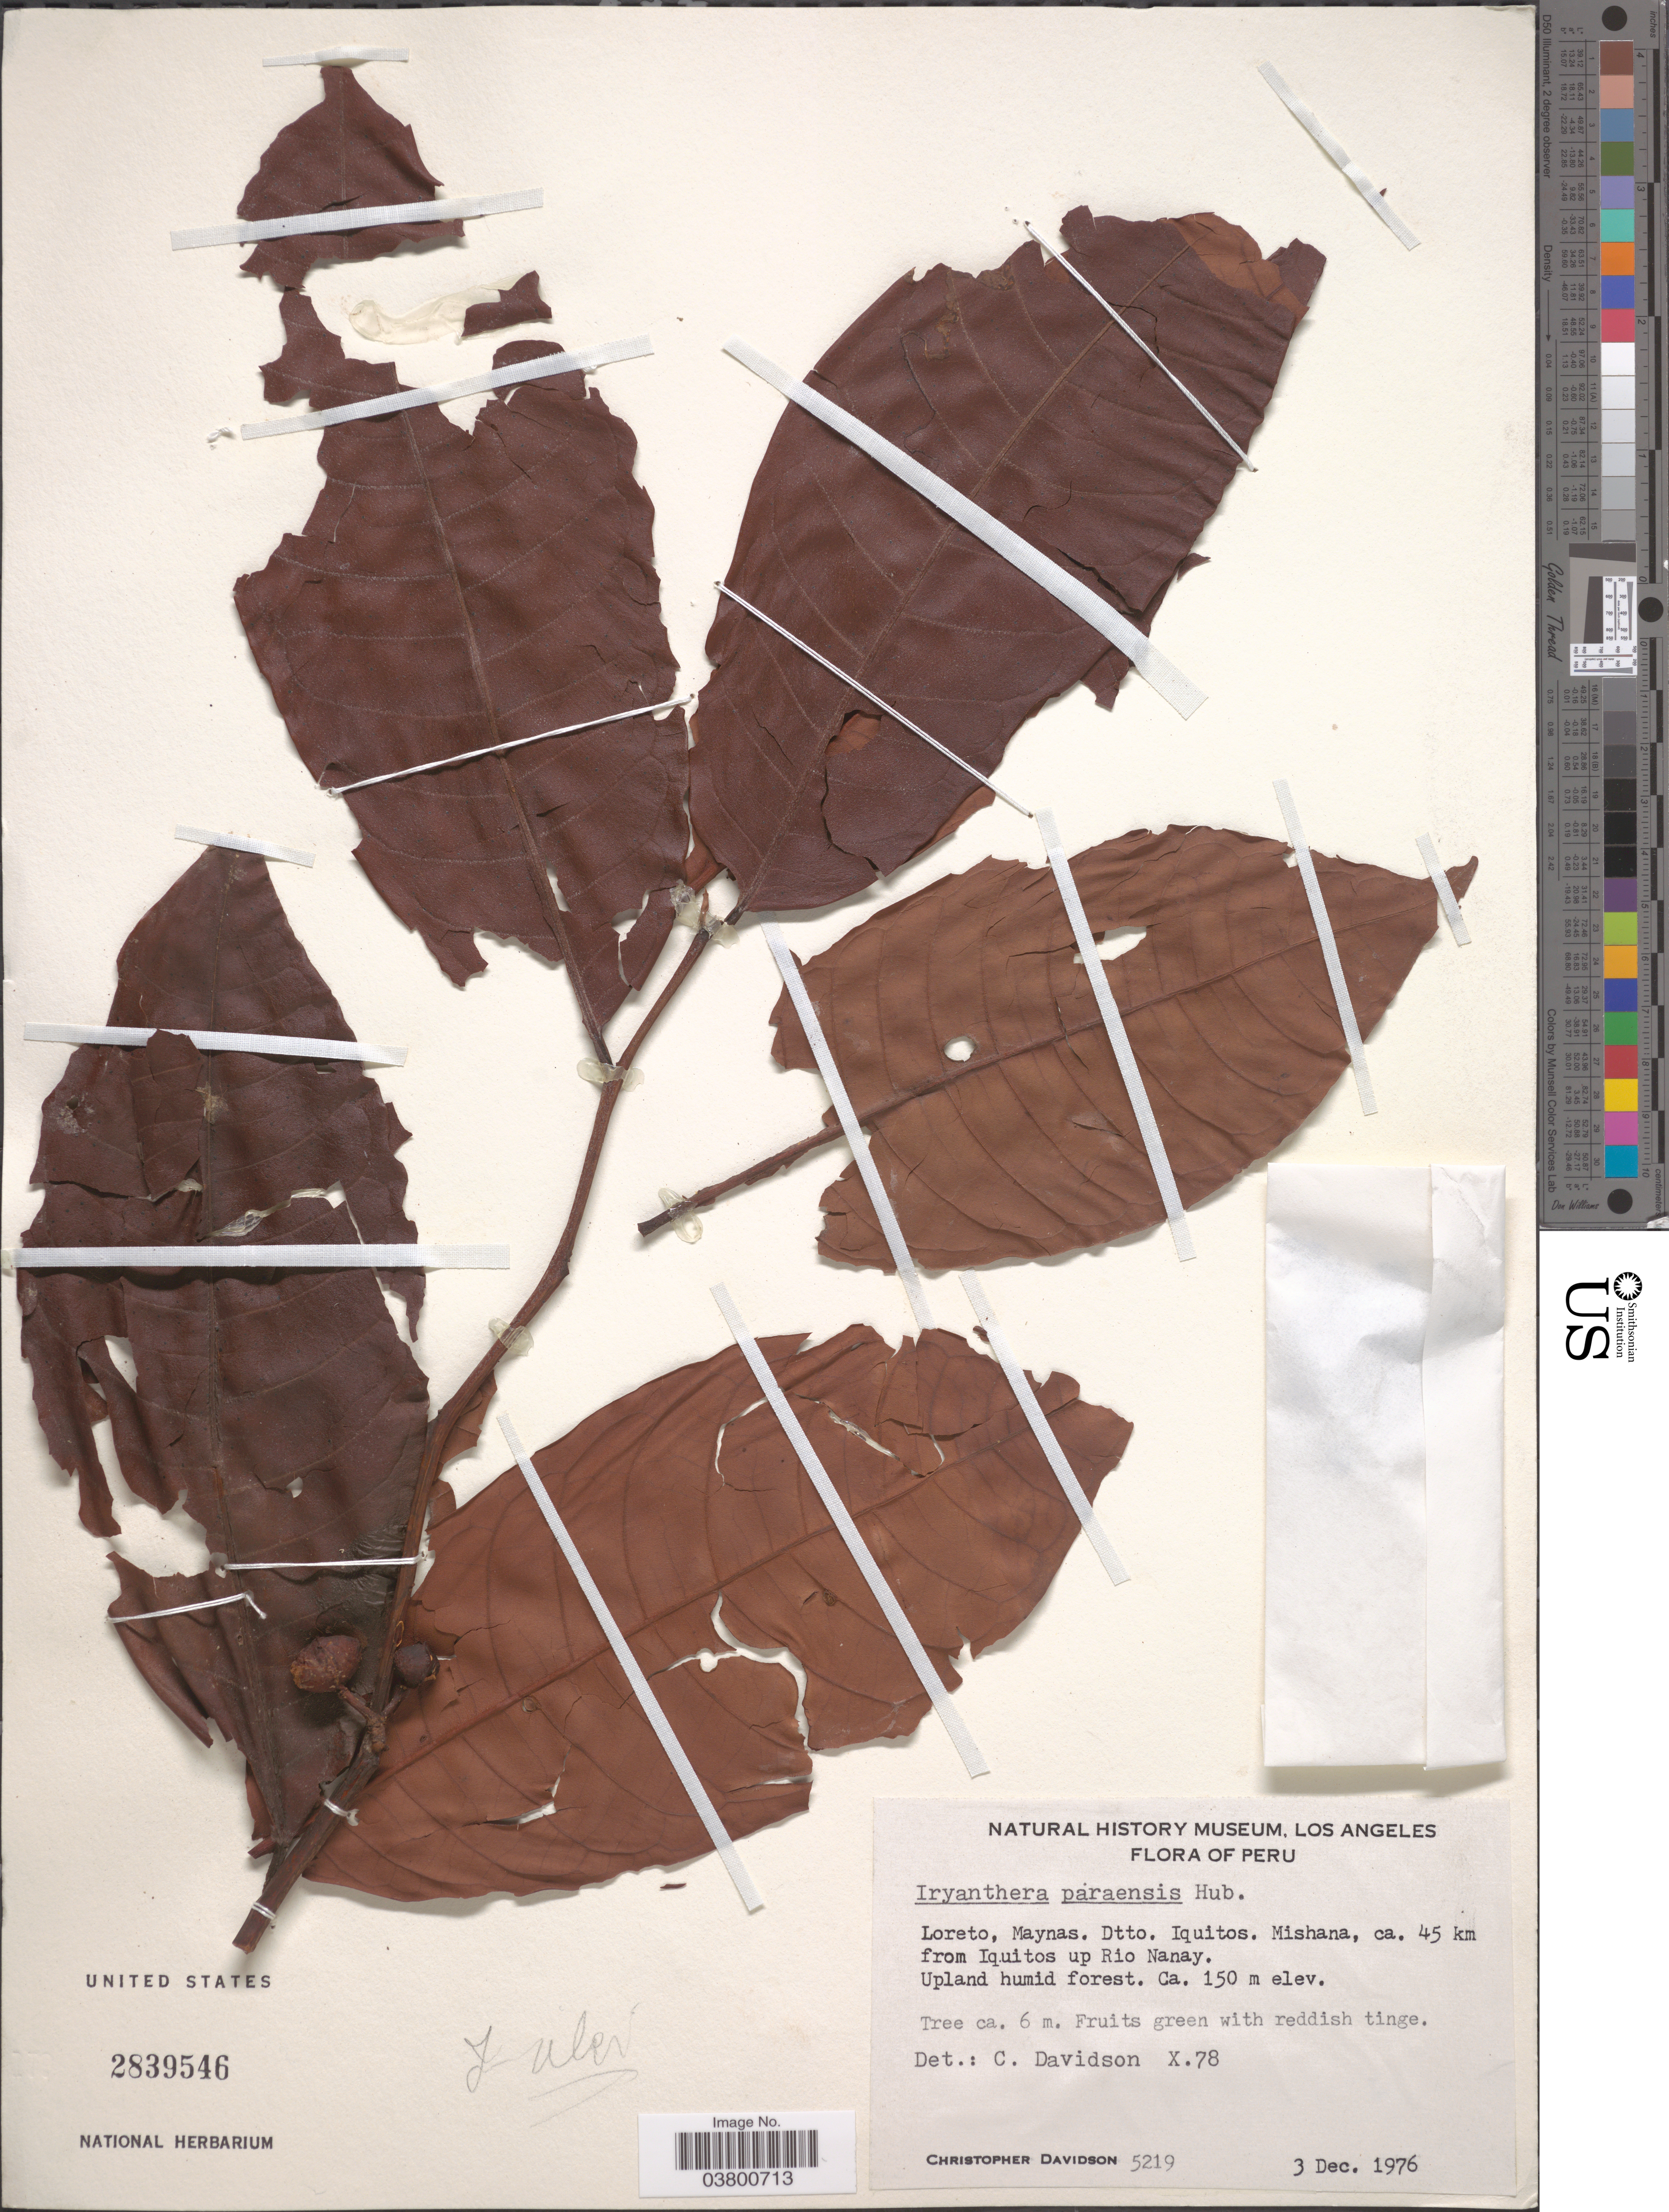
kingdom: Plantae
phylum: Tracheophyta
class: Magnoliopsida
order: Magnoliales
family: Myristicaceae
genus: Iryanthera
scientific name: Iryanthera ulei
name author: Warb.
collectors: C. Davidson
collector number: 5219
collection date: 1976-12-03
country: Peru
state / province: Loreto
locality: Maynas. Dtto. Iquitos. Mishana, ca. 45 km from Iquitos up Rio Nanay.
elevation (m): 150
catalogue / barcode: US 2839546